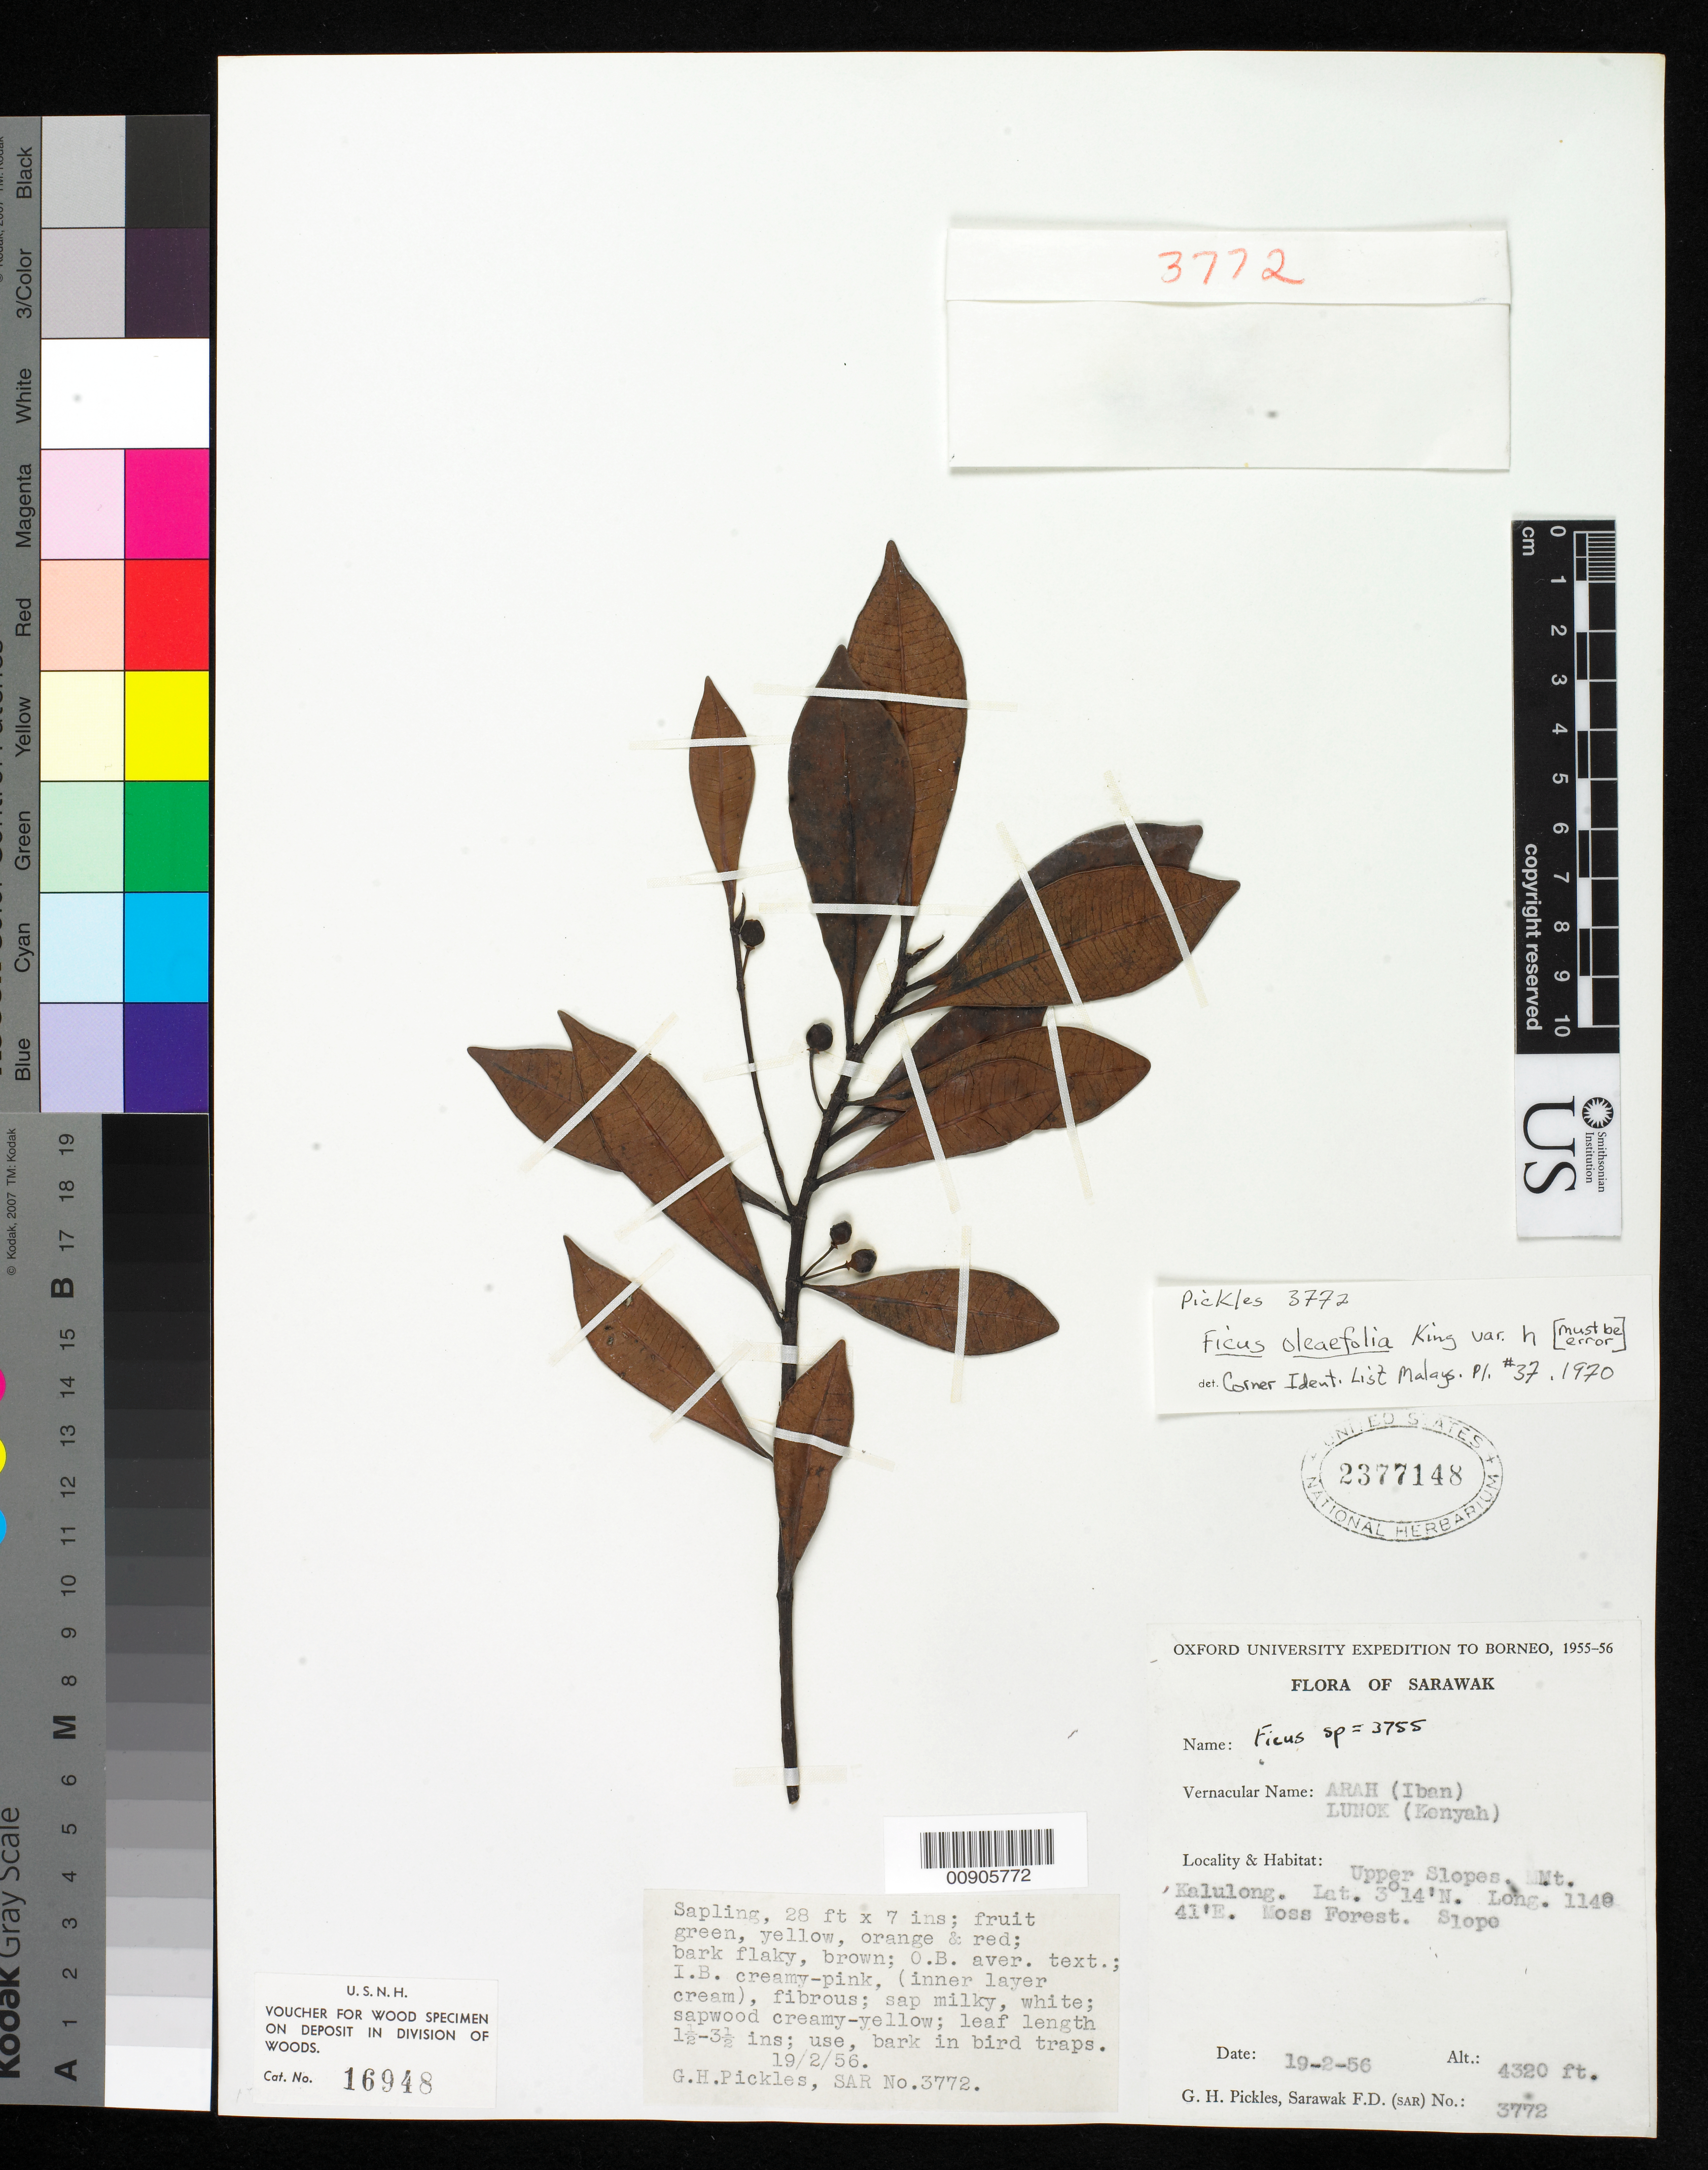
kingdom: Plantae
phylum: Tracheophyta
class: Magnoliopsida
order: Rosales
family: Moraceae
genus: Ficus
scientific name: Ficus oleifolia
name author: King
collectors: G. Pickles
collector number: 3772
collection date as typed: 19 Feb 1956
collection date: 1956-02-19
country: Indonesia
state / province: Kalimantan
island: Borneo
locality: Sarawak, upper slopes of Mt. Kalulong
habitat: Moss forest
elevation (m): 1317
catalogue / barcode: US 2377148